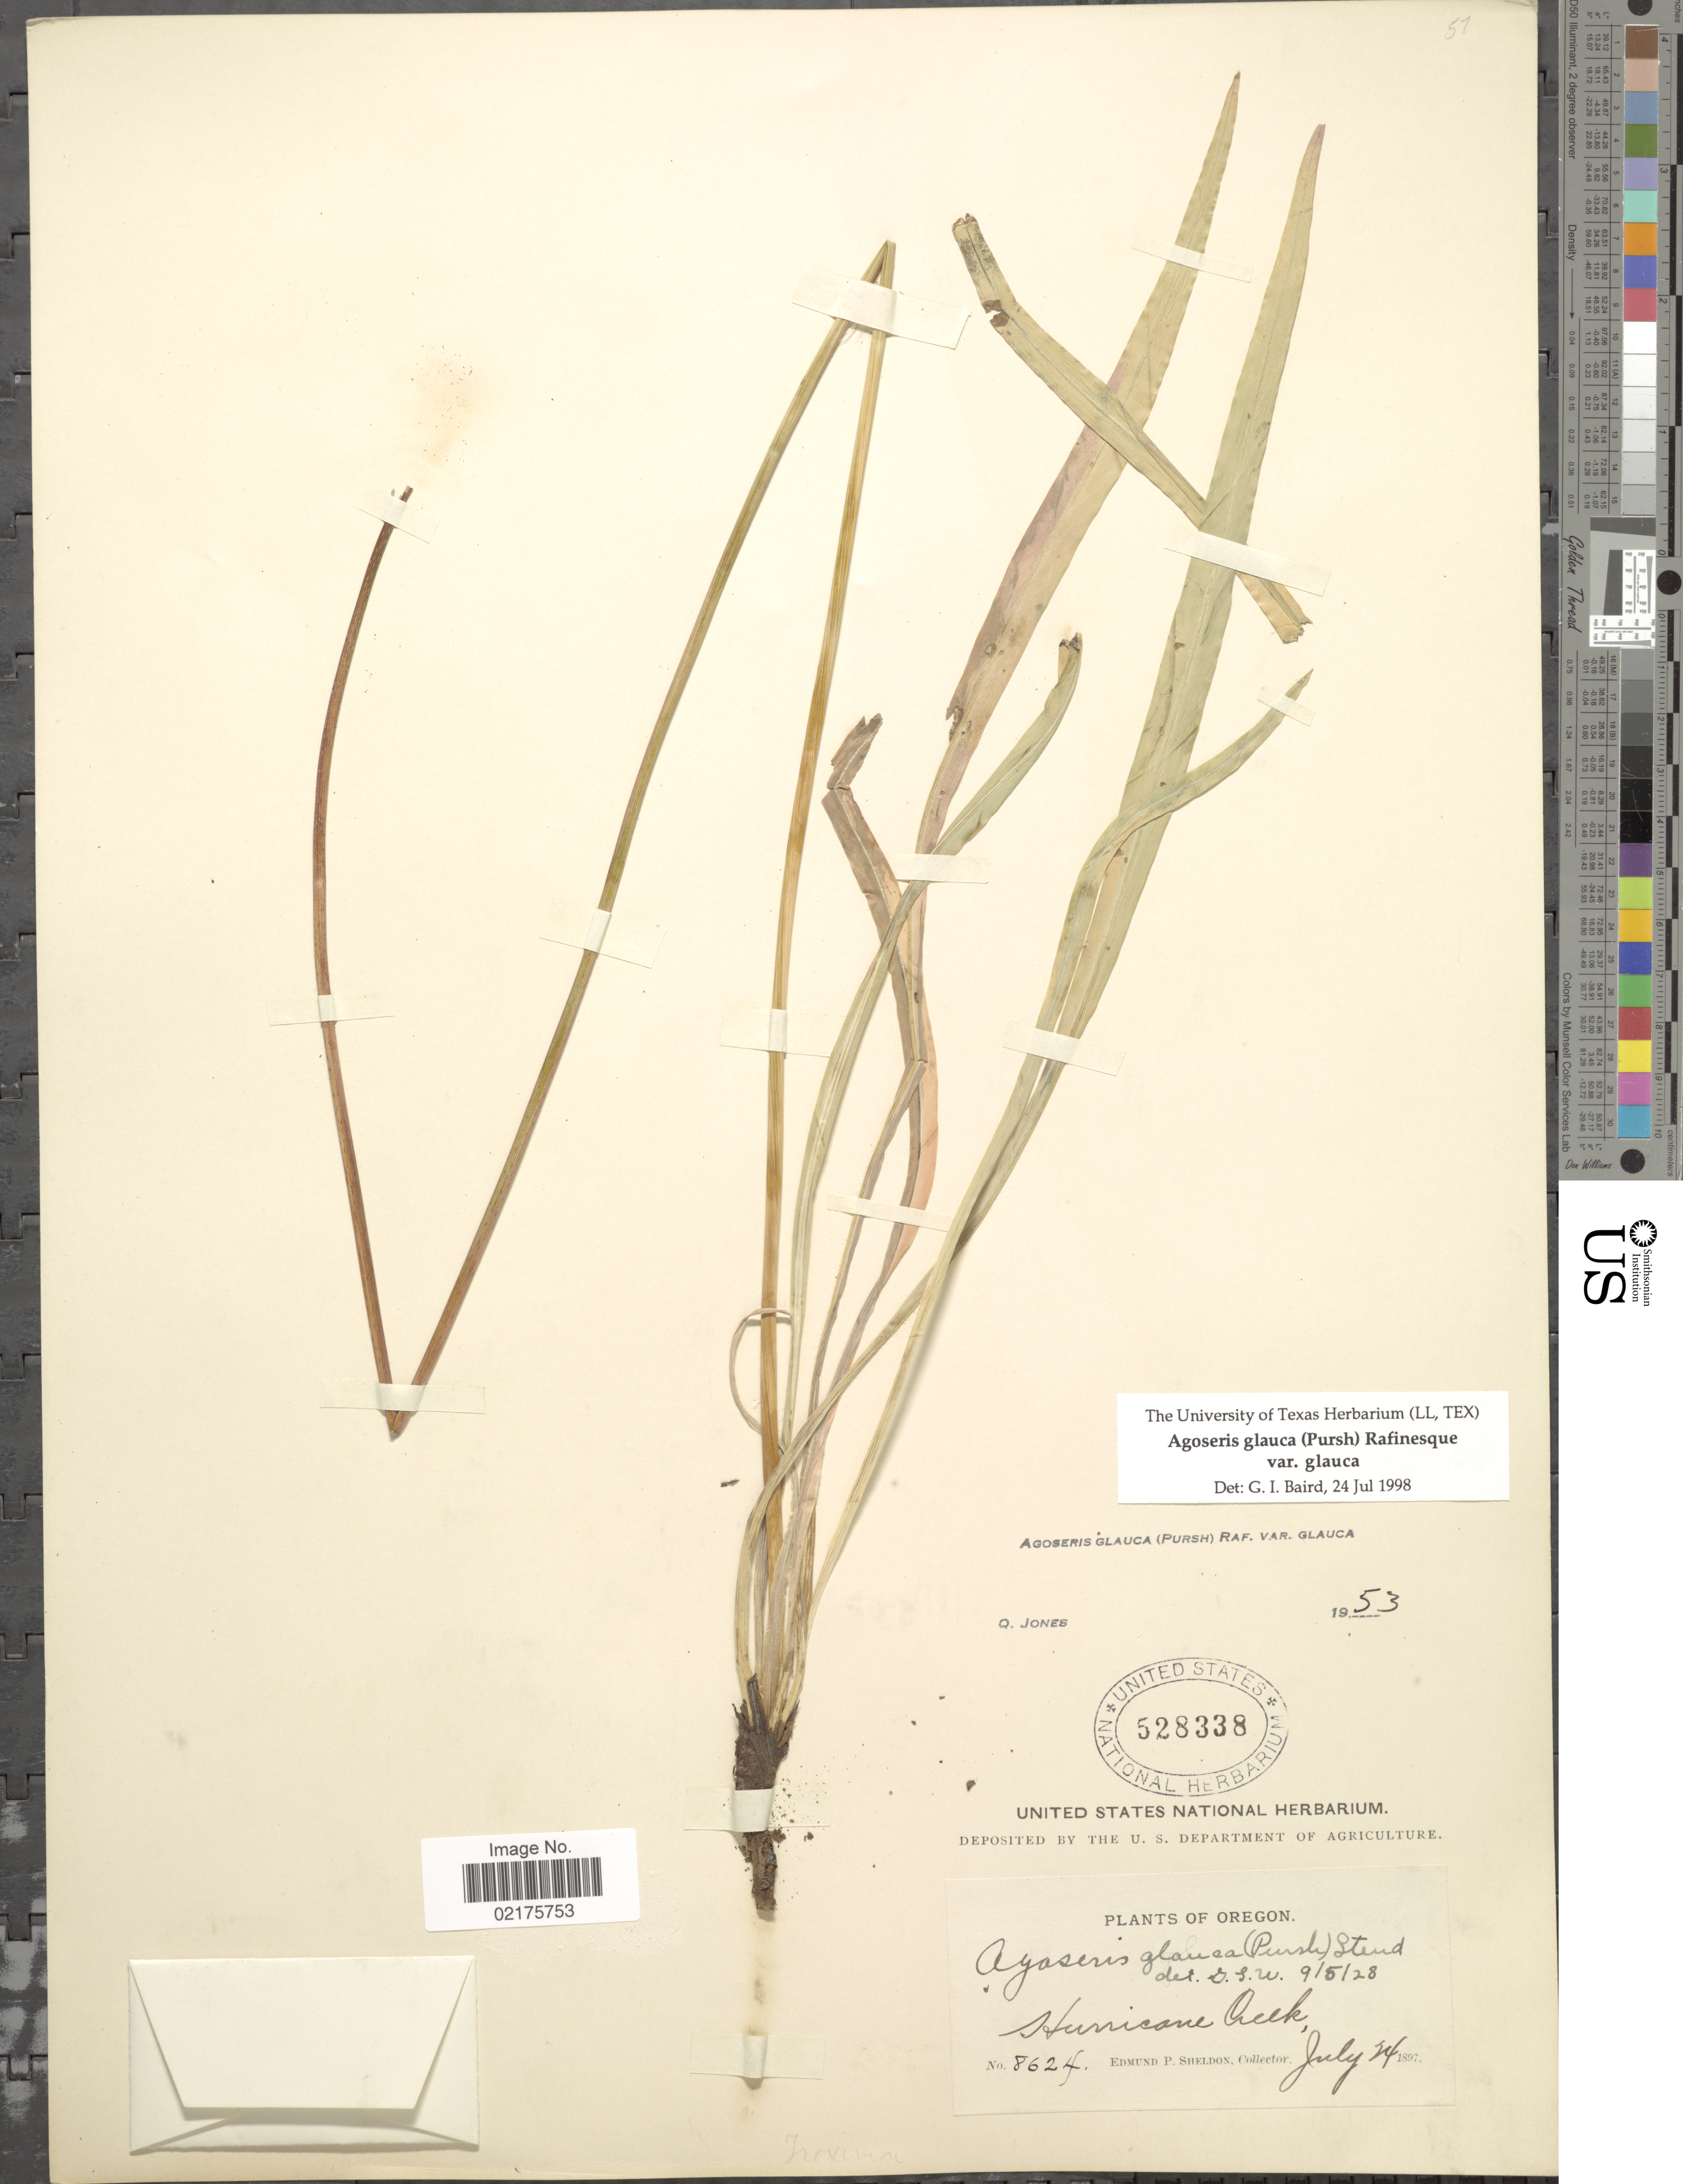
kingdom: Plantae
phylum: Tracheophyta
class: Magnoliopsida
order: Asterales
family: Asteraceae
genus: Agoseris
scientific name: Agoseris glauca var. glauca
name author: (Pursh) Raf.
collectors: E. P. Sheldon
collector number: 8624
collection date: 1897-07-24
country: United States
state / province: Oregon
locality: Hurricane Creek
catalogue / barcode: US 528338